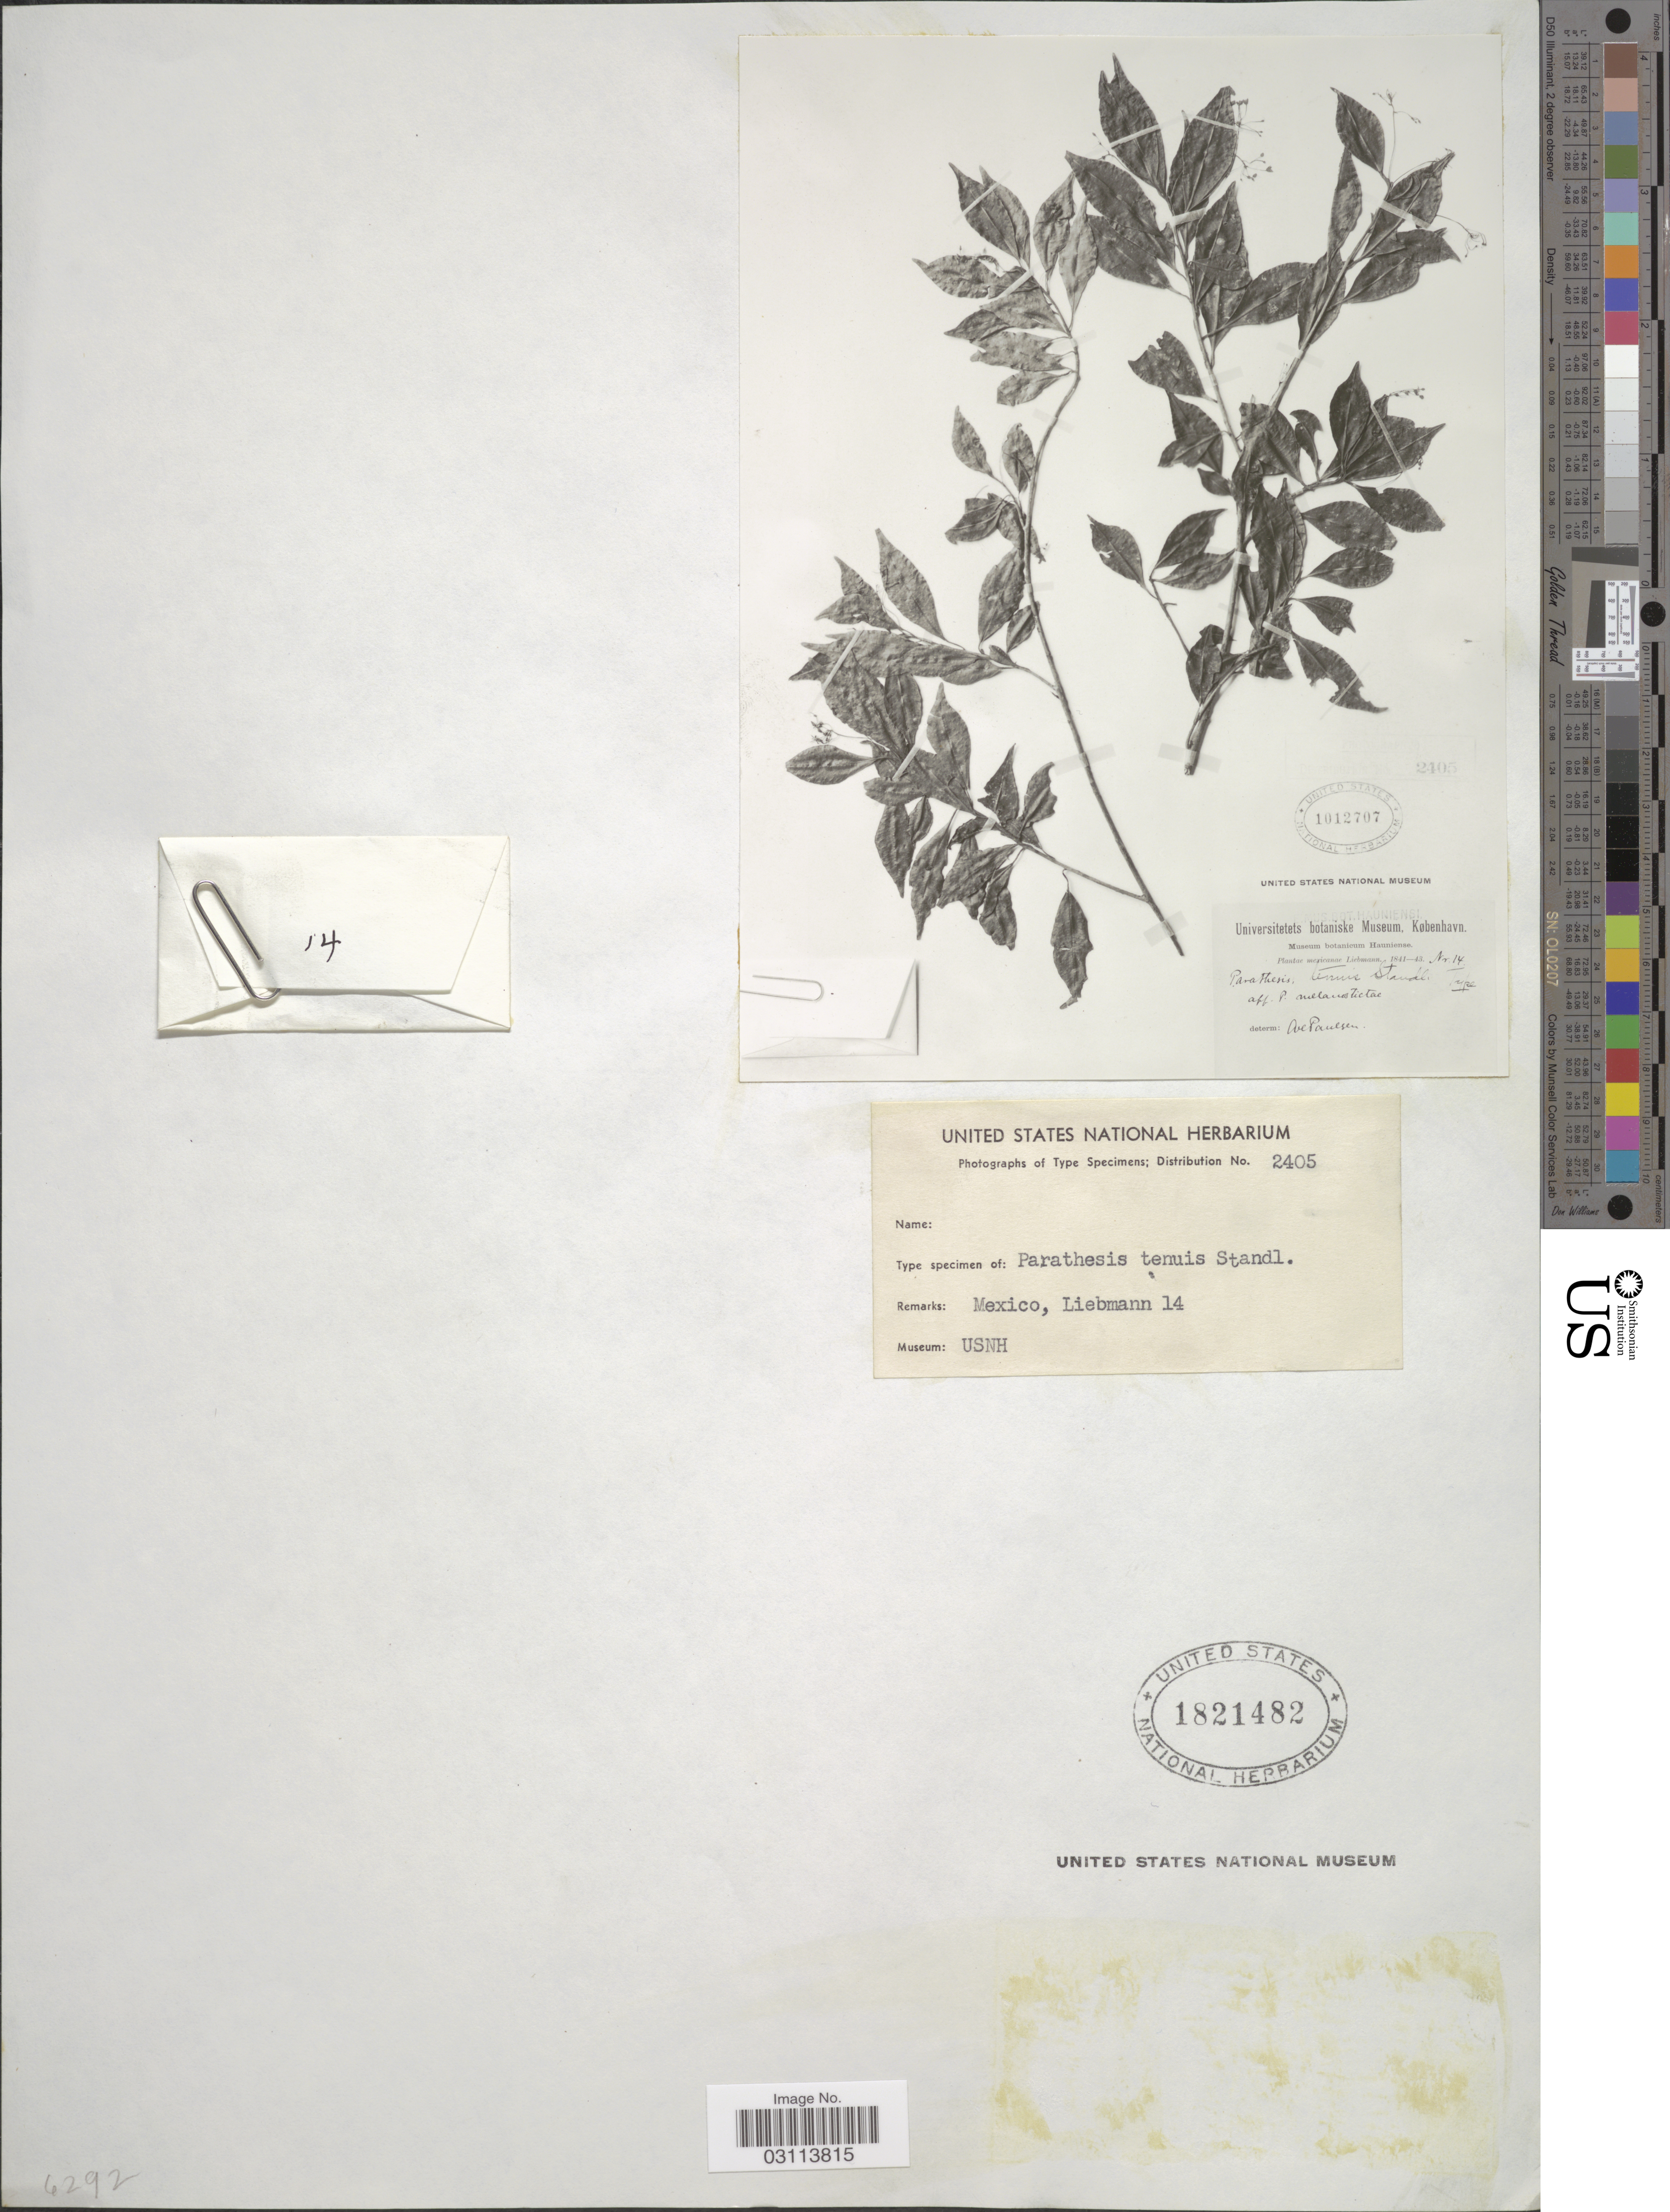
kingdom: Plantae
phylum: Tracheophyta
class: Magnoliopsida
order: Ericales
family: Primulaceae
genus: Parathesis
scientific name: Parathesis tenuis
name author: Standl.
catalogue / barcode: US 1821482-2